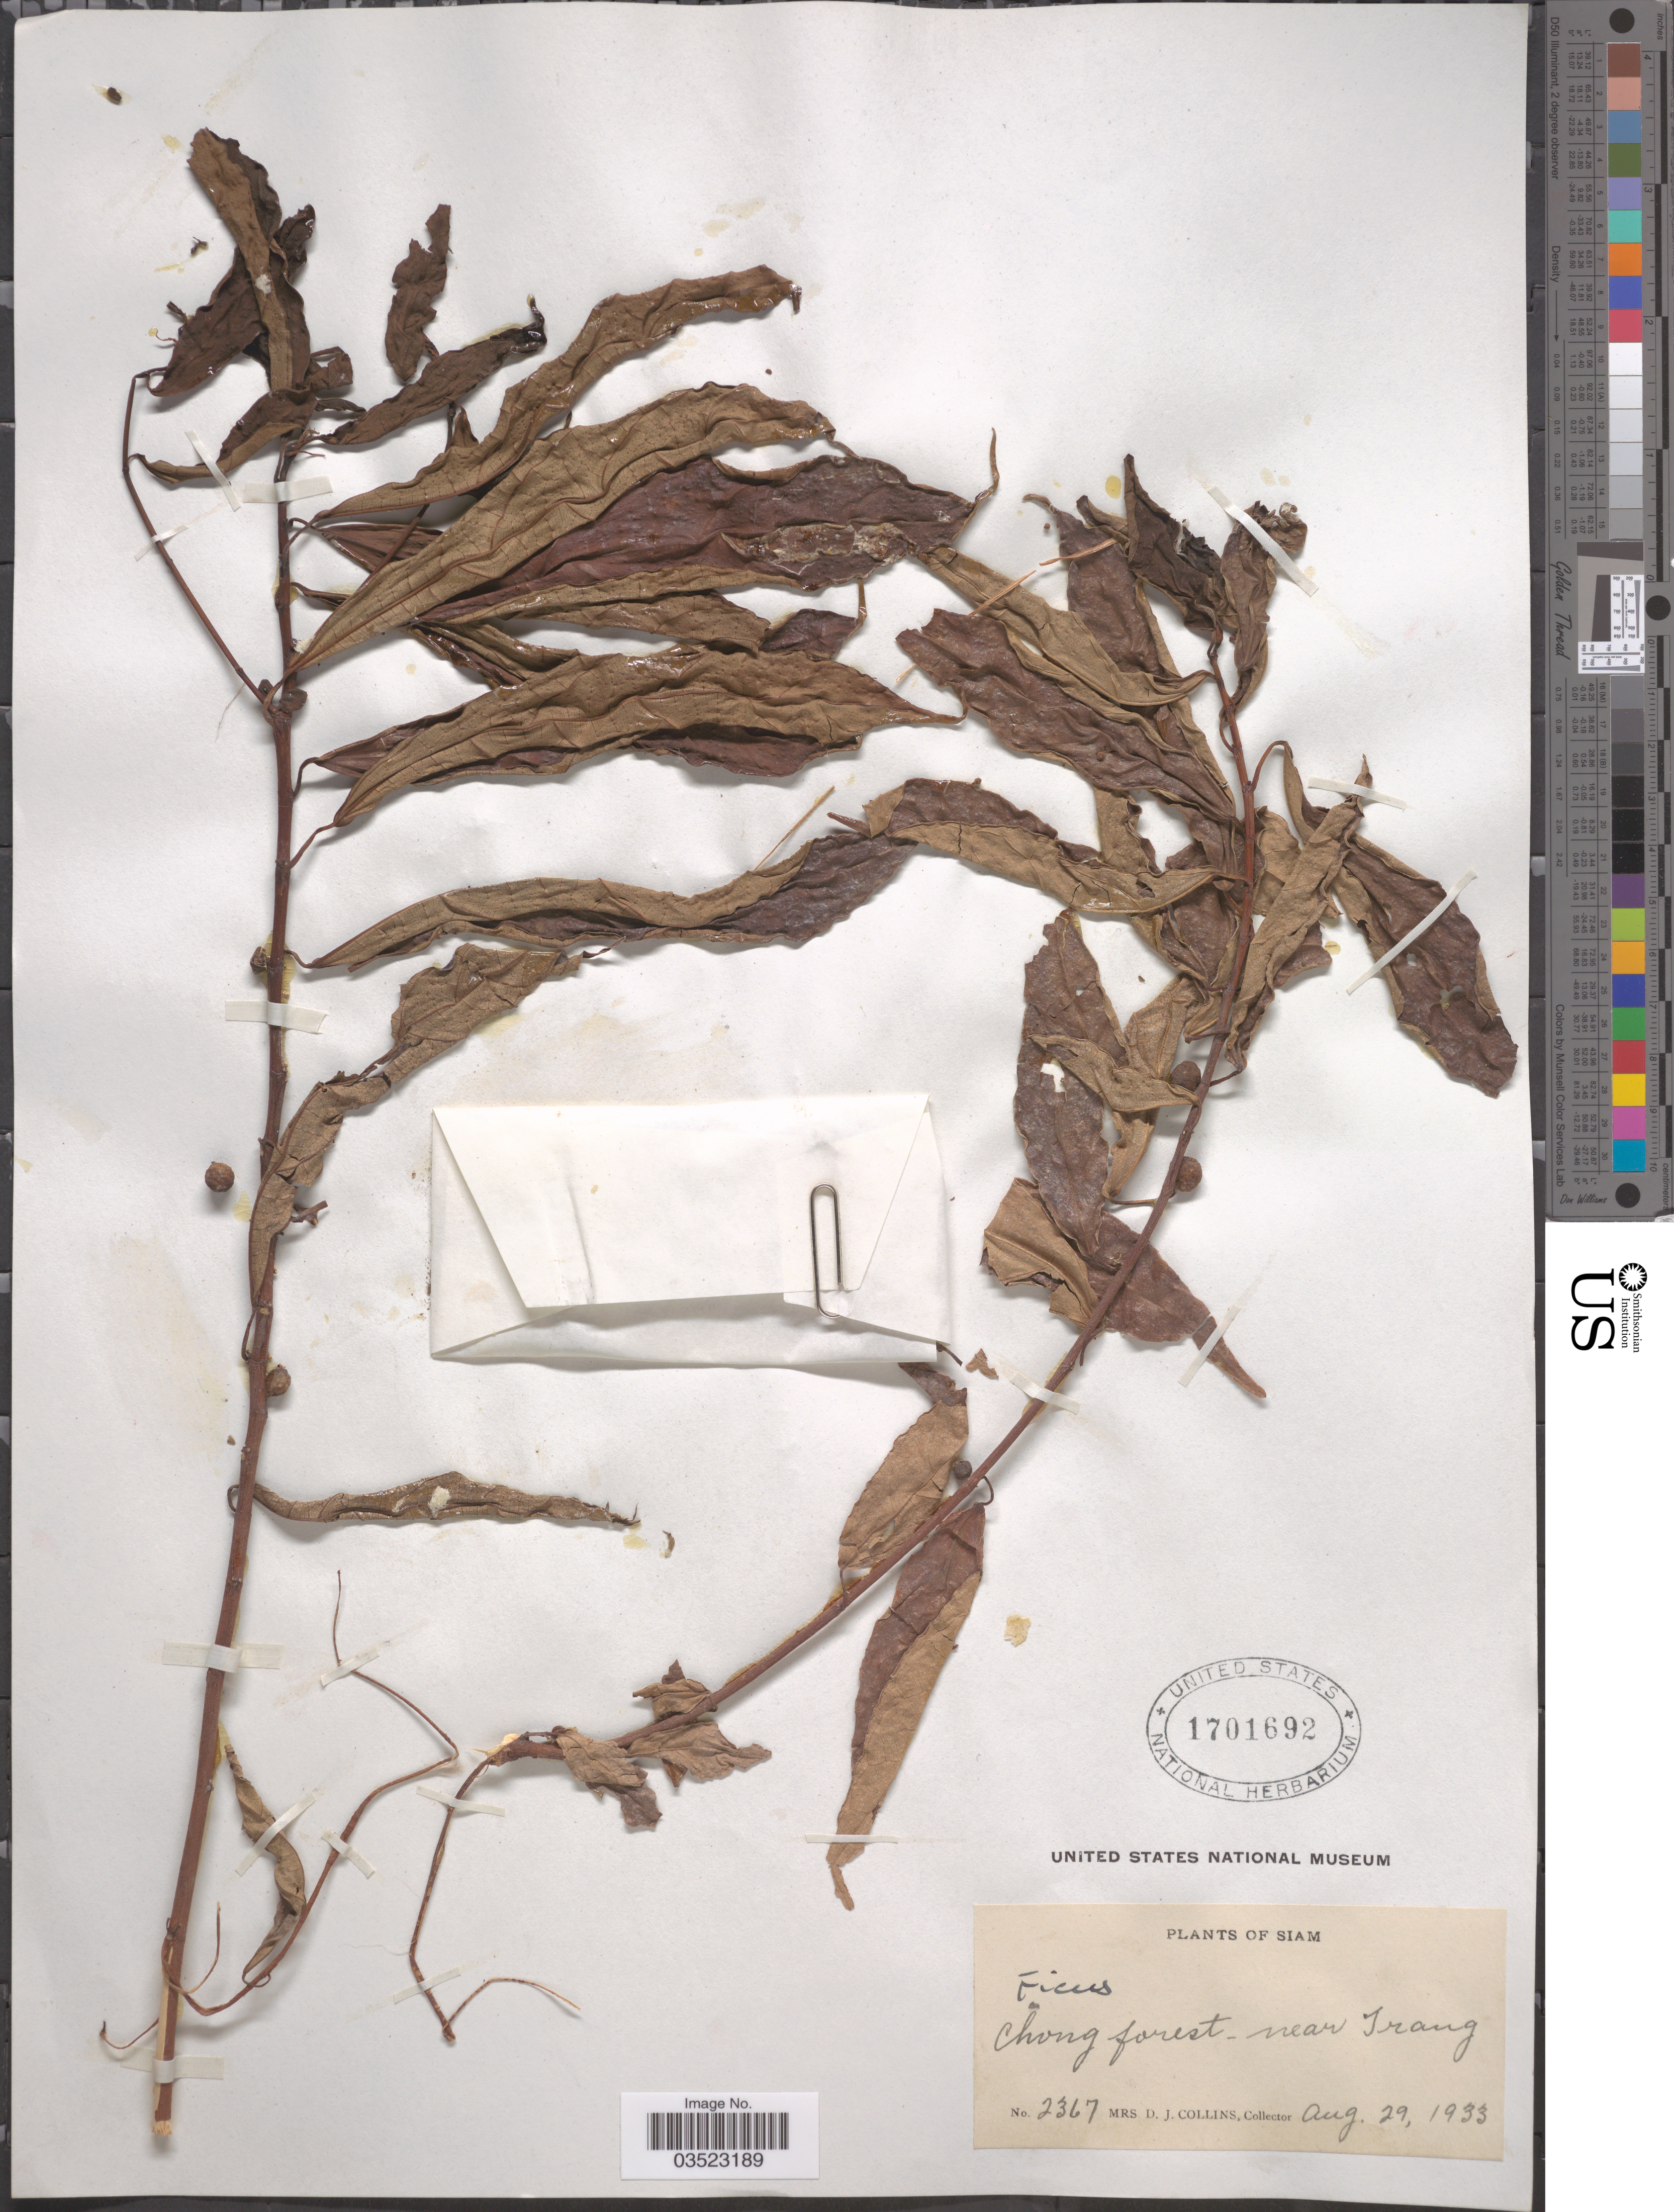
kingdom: Plantae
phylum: Tracheophyta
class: Magnoliopsida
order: Rosales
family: Moraceae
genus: Ficus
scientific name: Ficus sp.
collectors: Mrs. D. J. Collins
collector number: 2367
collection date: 1933-08-29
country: Thailand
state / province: Trang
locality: Siam. Chong forest - near Trang.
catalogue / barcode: US 1701692